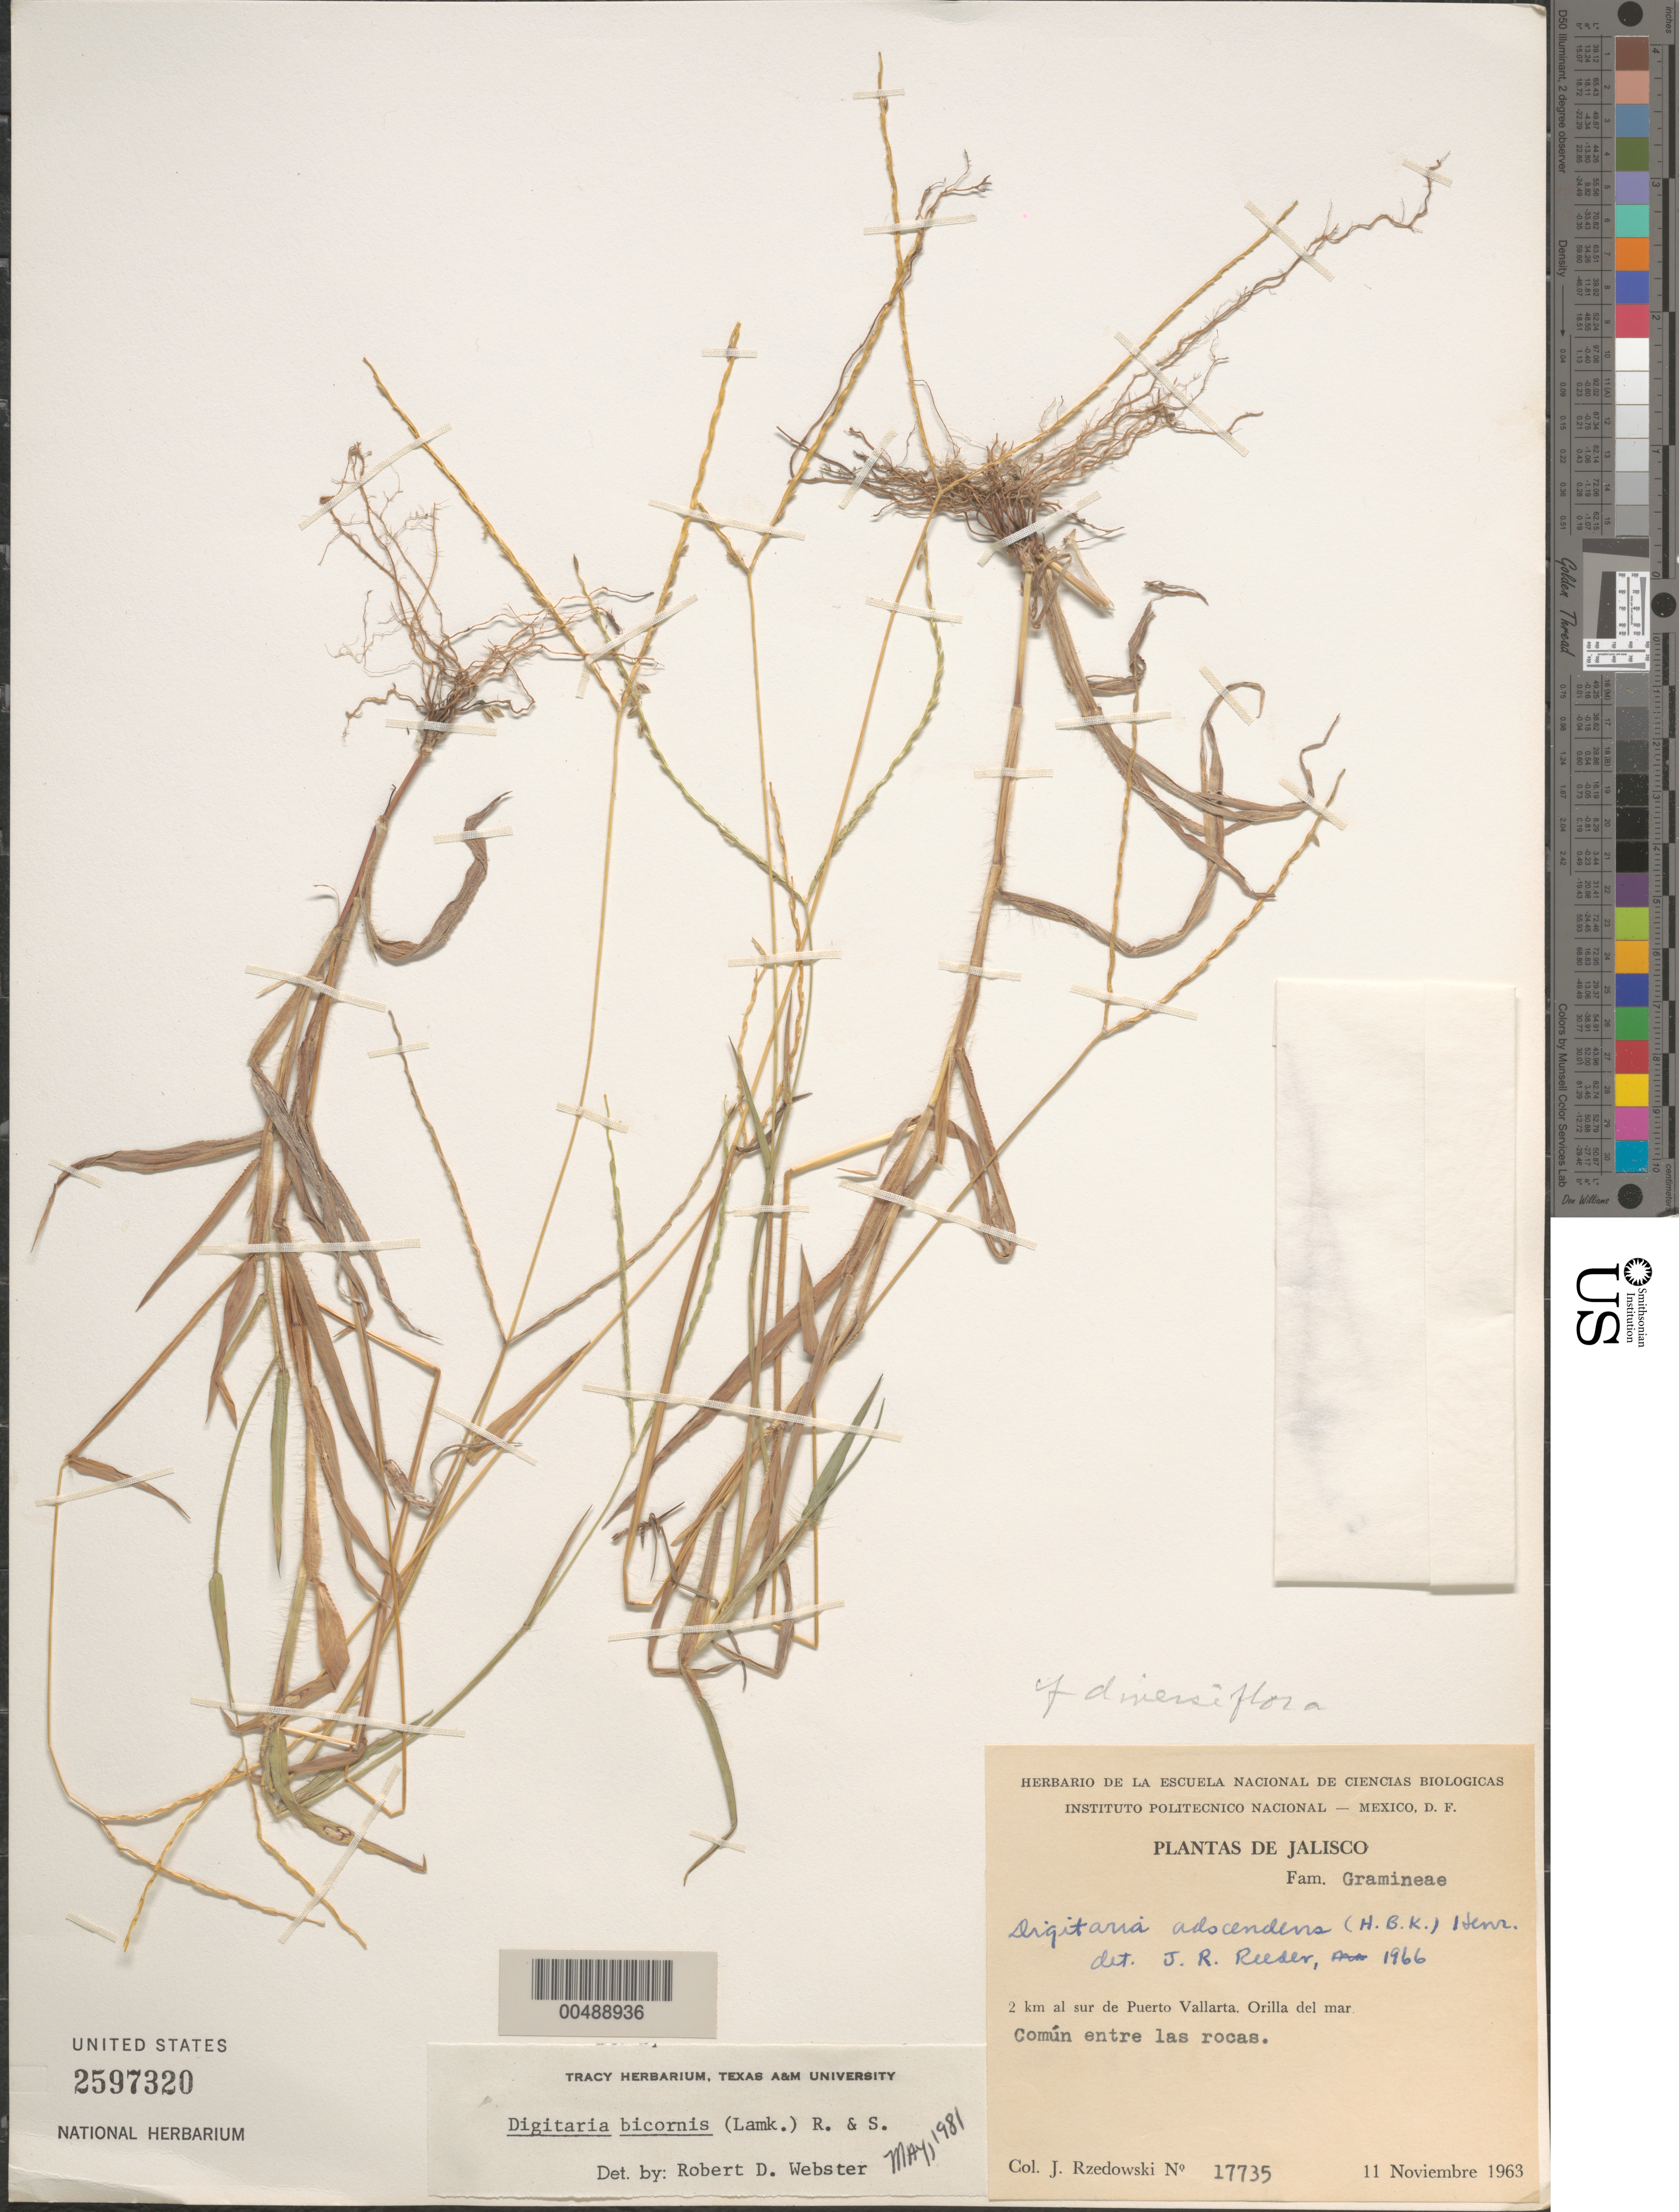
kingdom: Plantae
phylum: Tracheophyta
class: Liliopsida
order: Poales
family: Poaceae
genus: Digitaria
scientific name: Digitaria bicornis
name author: (Lam.) Roem. & Schult.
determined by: Webster, Robert D.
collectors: J. Rzedowski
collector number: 17735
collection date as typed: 11 Nov 1963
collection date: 1963-11-11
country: Mexico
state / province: Jalisco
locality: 2 km S of Puerto Vallarta, Orilla del Mar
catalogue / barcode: US 2597320